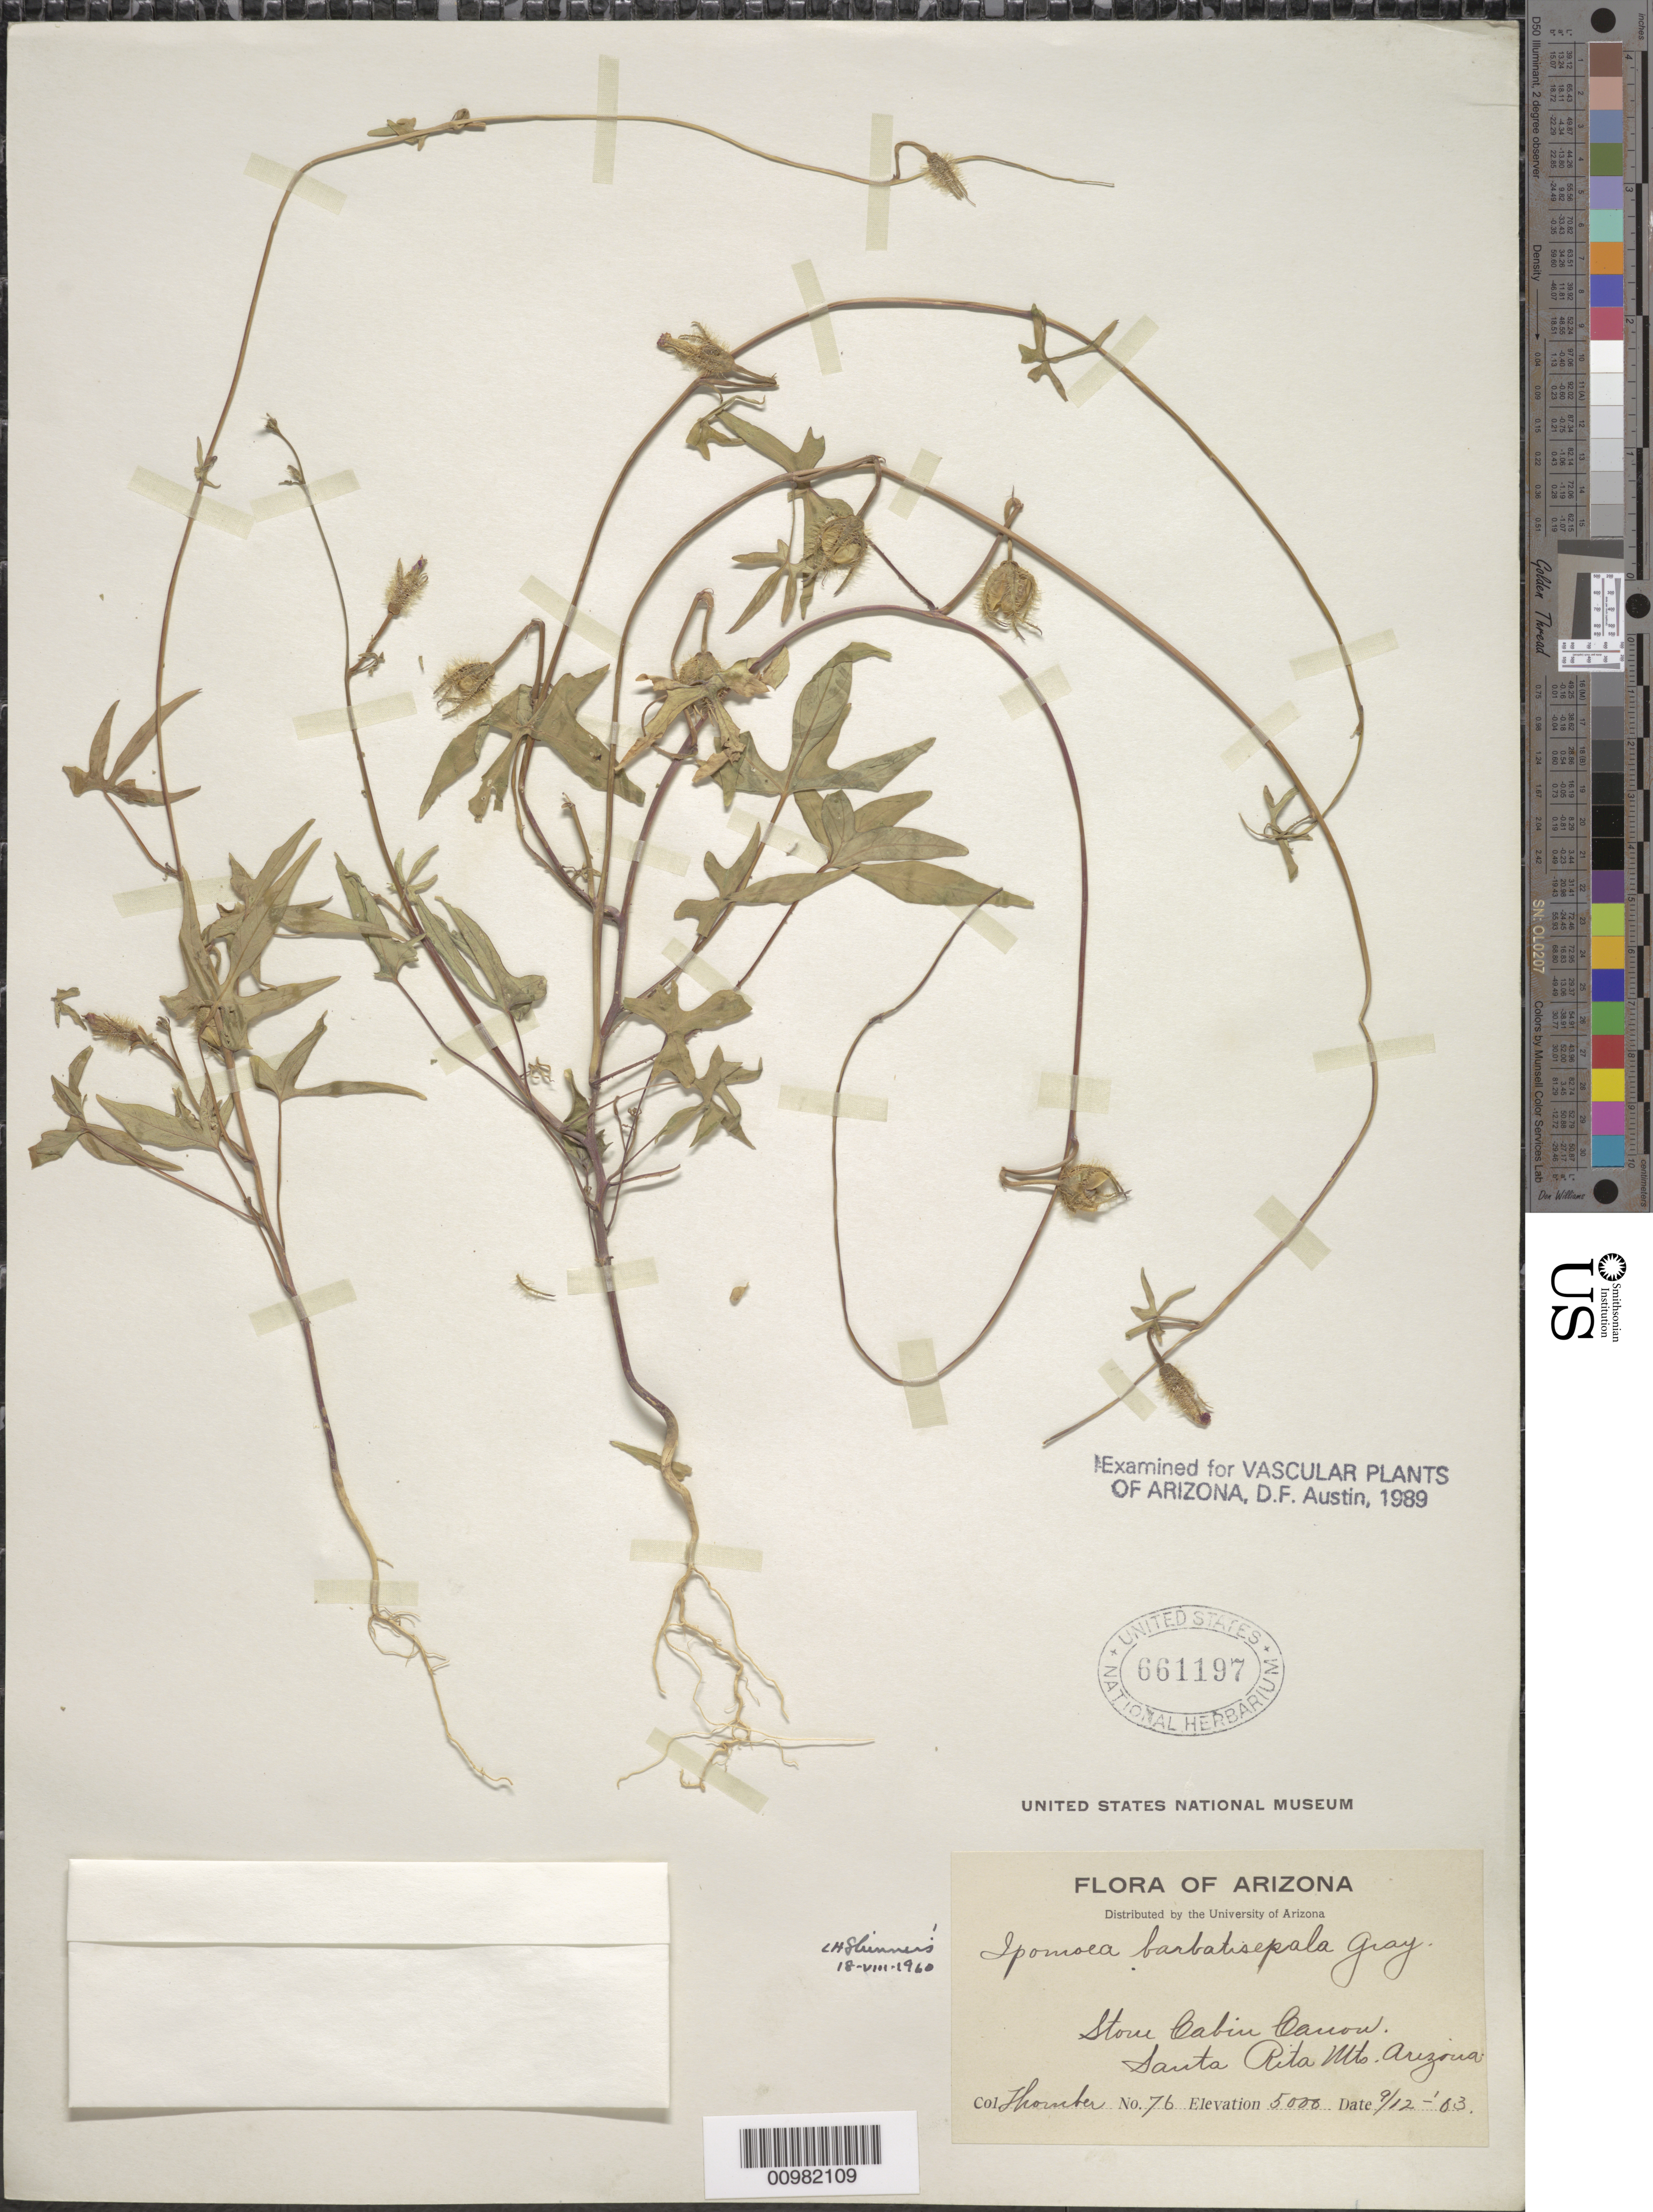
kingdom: Plantae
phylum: Tracheophyta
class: Magnoliopsida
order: Solanales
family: Convolvulaceae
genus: Ipomoea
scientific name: Ipomoea barbatisepala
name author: A. Gray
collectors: J. Thornber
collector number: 76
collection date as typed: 12 Sep 1903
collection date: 1903-09-12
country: United States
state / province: Arizona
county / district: Santa Cruz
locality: Stone Cabin Canyon, Santa Rita Mts.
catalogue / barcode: US 661197